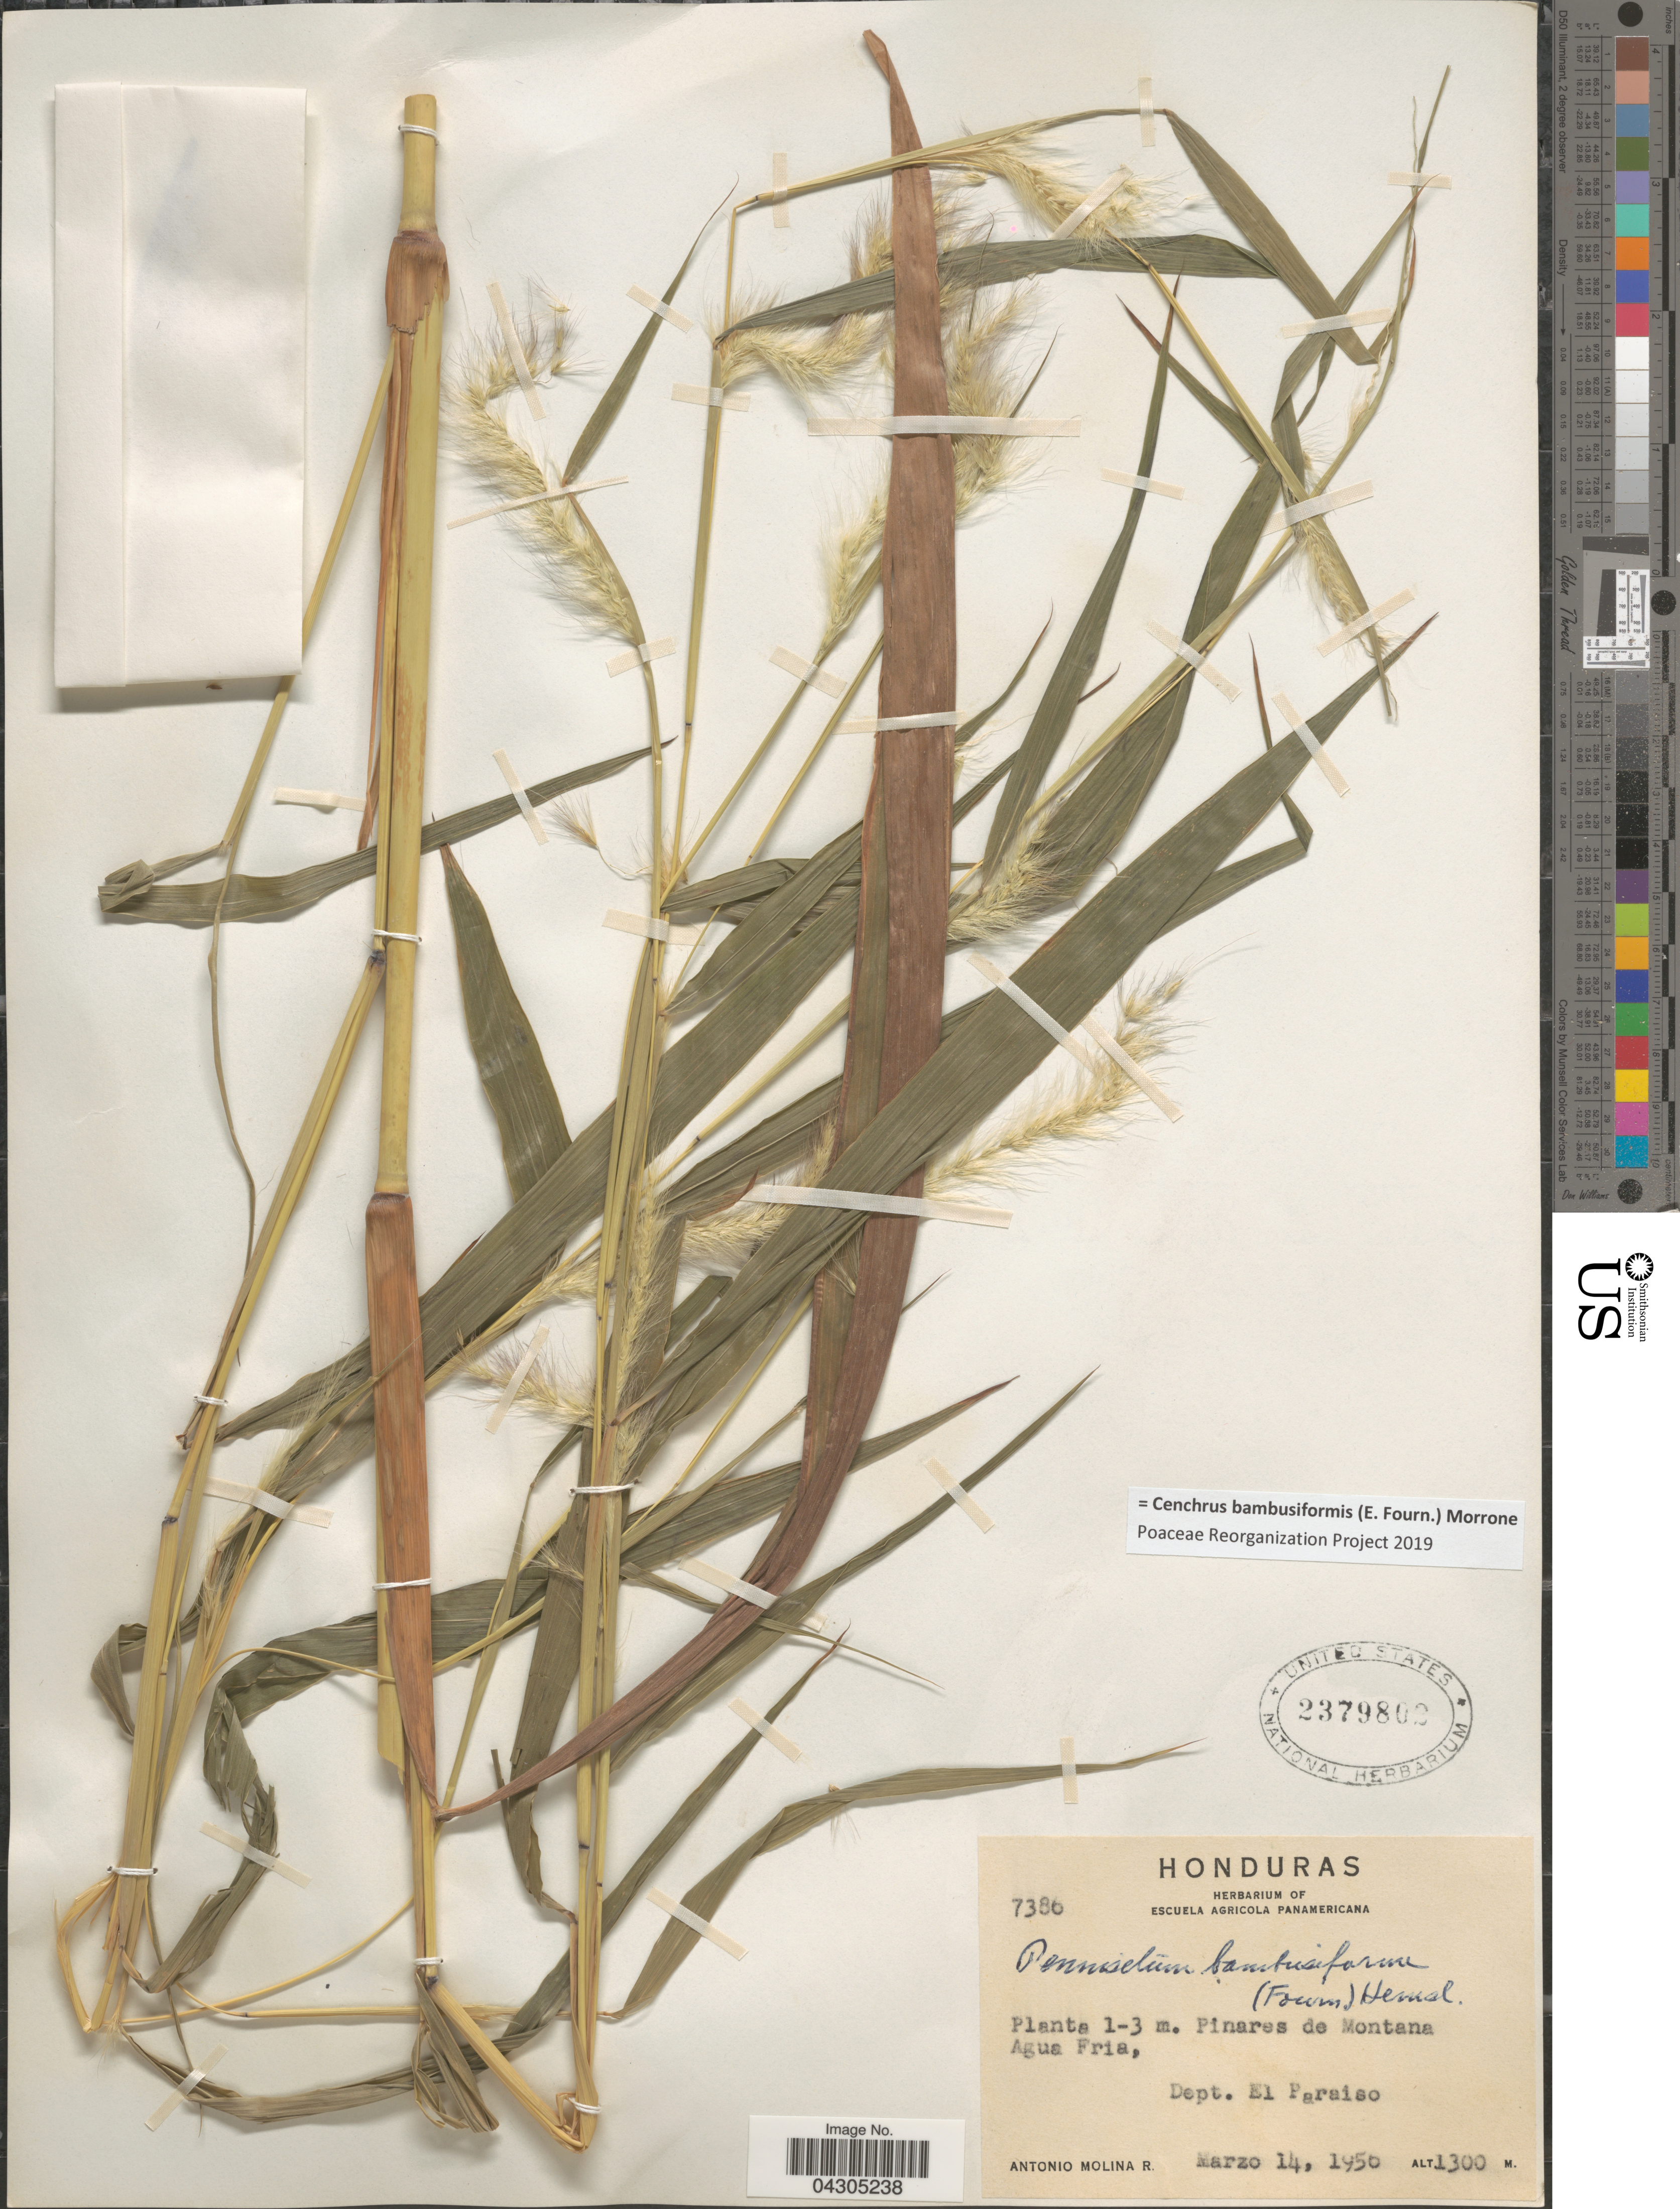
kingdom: Plantae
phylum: Tracheophyta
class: Liliopsida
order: Poales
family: Poaceae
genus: Cenchrus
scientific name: Cenchrus bambusiformis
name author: (E. Fourn.) Morrone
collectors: A. Molina R.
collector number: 7386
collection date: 1950-03-14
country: Honduras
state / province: El Paraiso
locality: Pinares de Montana Agua Fris, Dept. El Paraiso.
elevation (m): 1300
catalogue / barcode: US 2379802